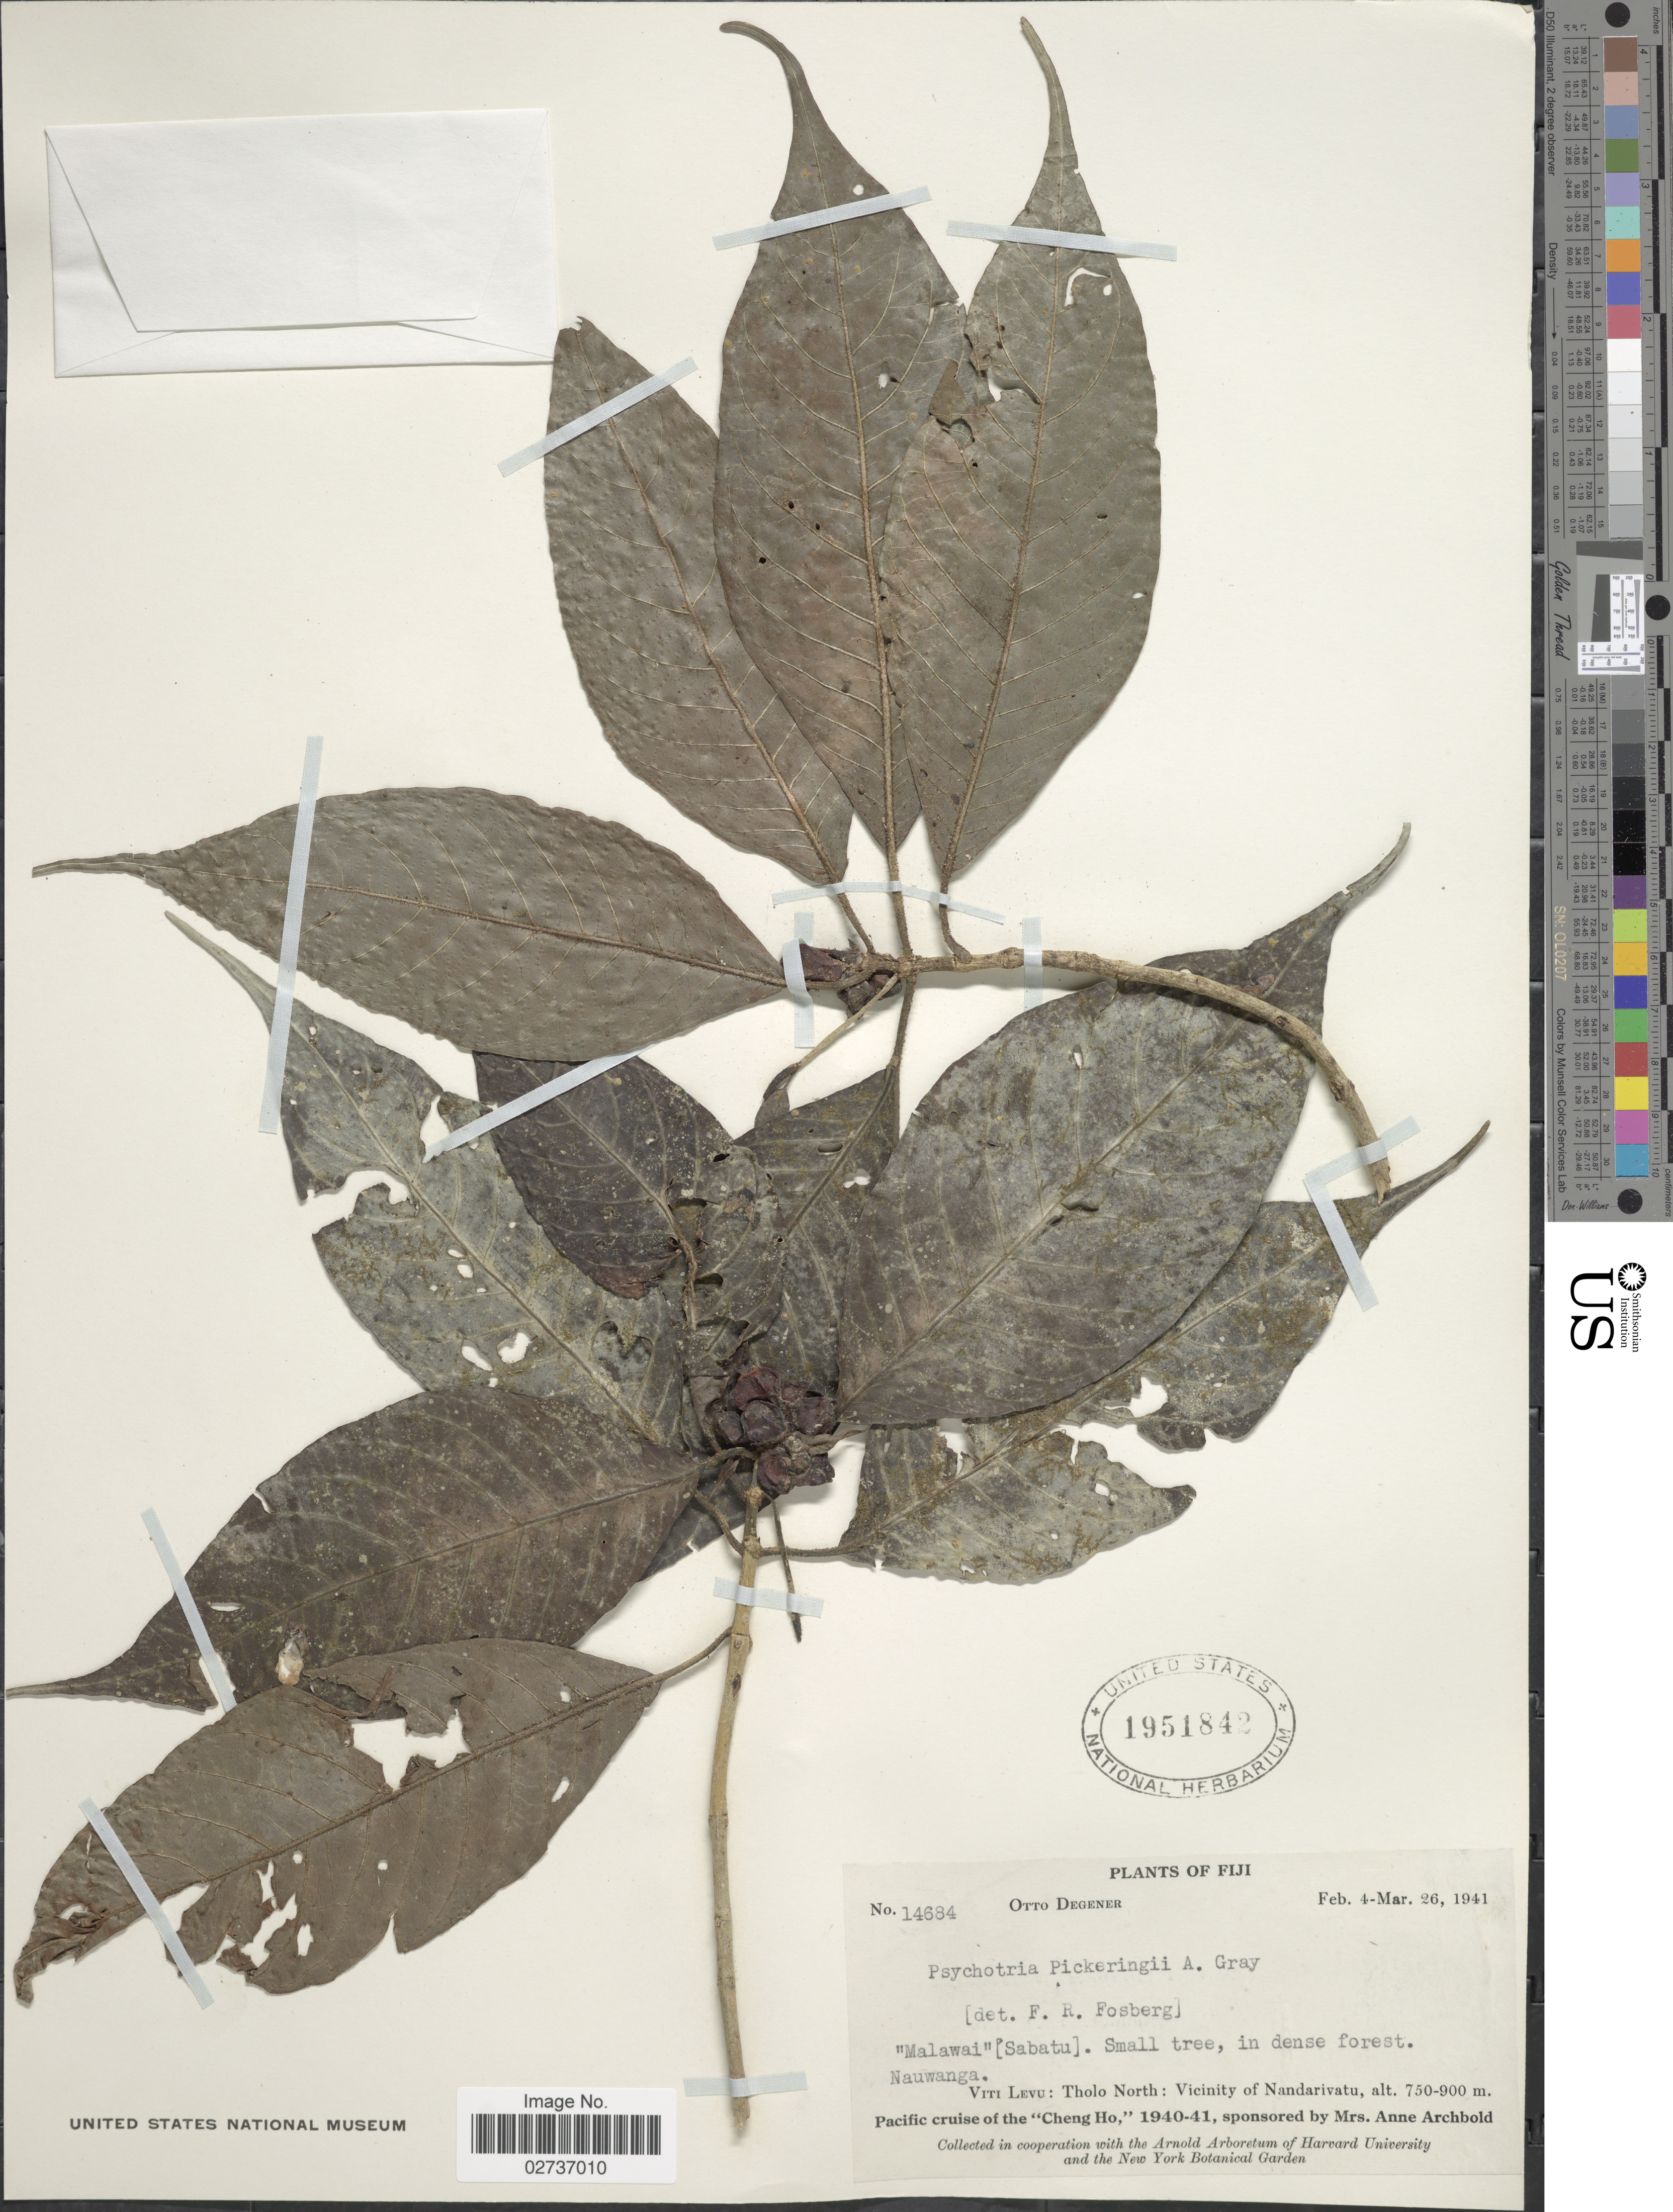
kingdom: Plantae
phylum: Tracheophyta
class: Magnoliopsida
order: Gentianales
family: Rubiaceae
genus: Psychotria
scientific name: Psychotria solanoides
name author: Turrill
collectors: O. Degener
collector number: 14684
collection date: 1941-02-04/1941-03-26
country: Fiji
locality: Nauwanga. Viti Levu: Tholo North: Vicinity of Nandarivatu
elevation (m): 750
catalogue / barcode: US 1951842